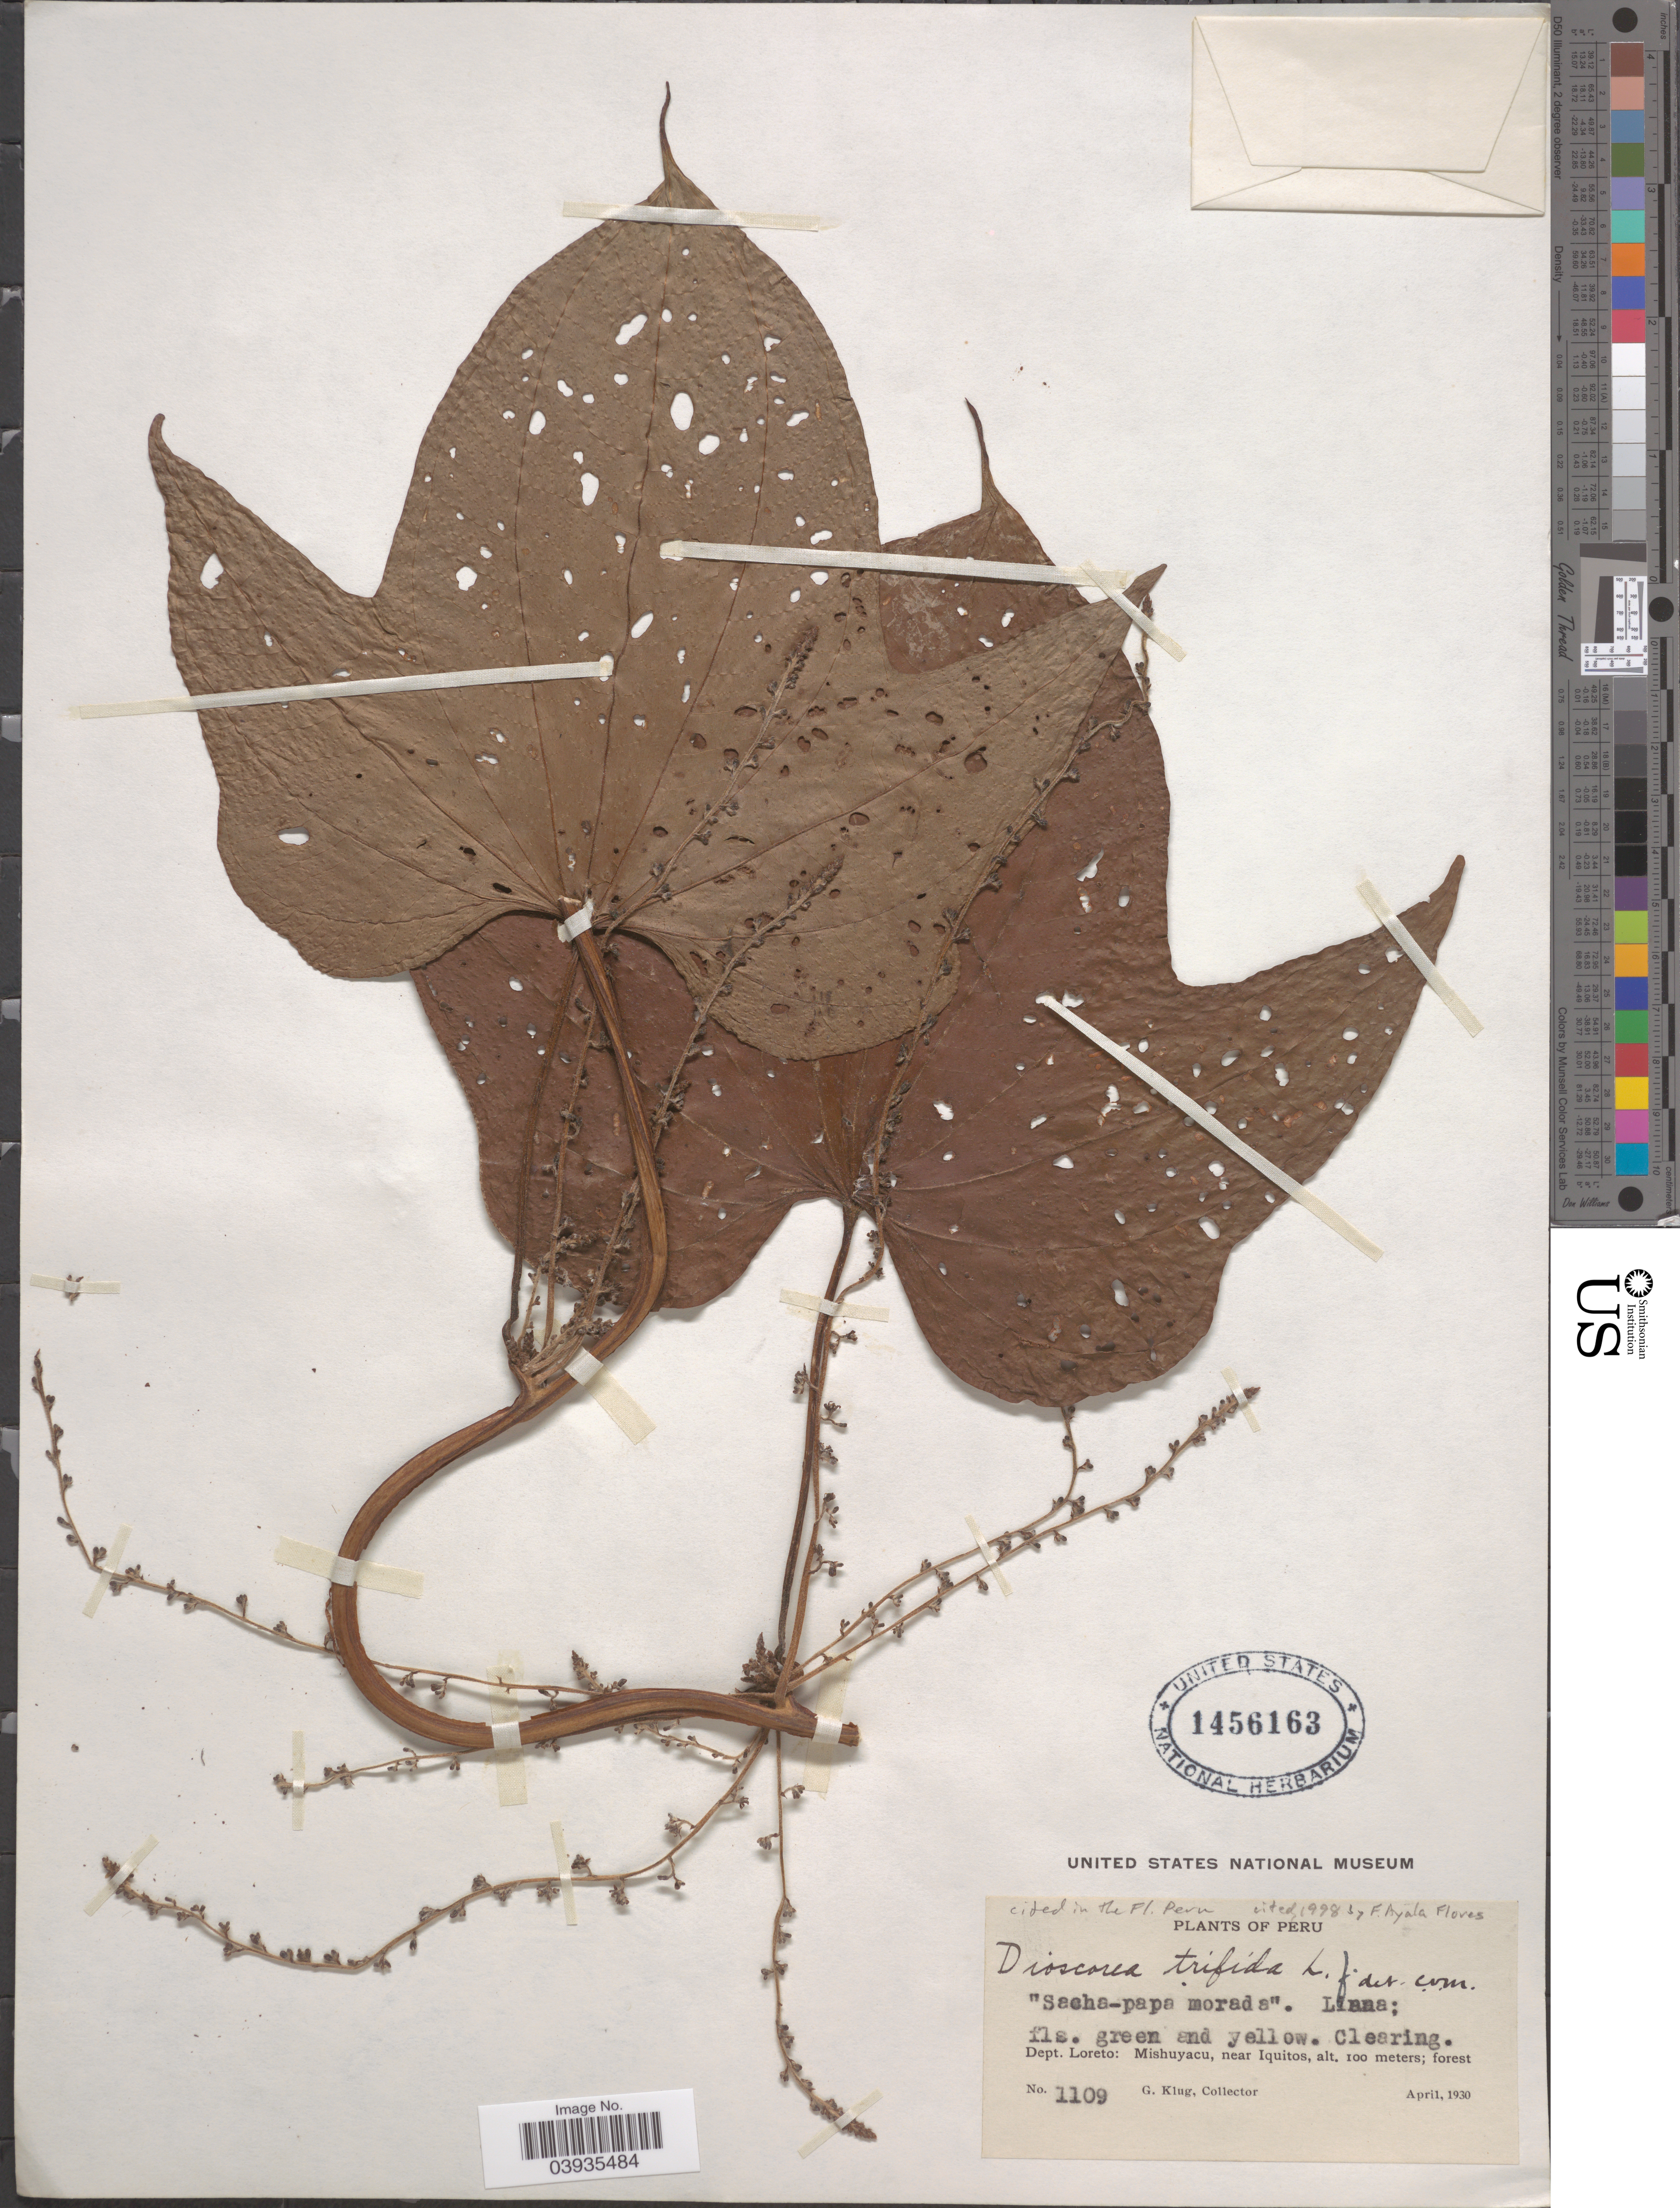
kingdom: Plantae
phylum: Tracheophyta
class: Liliopsida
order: Dioscoreales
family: Dioscoreaceae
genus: Dioscorea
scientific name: Dioscorea trifida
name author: L. f.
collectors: G. Klug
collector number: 1109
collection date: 1930-04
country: Peru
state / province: Loreto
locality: Dept. Loreto: Mishuyacu, near Iquitos.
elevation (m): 100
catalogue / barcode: US 1456163